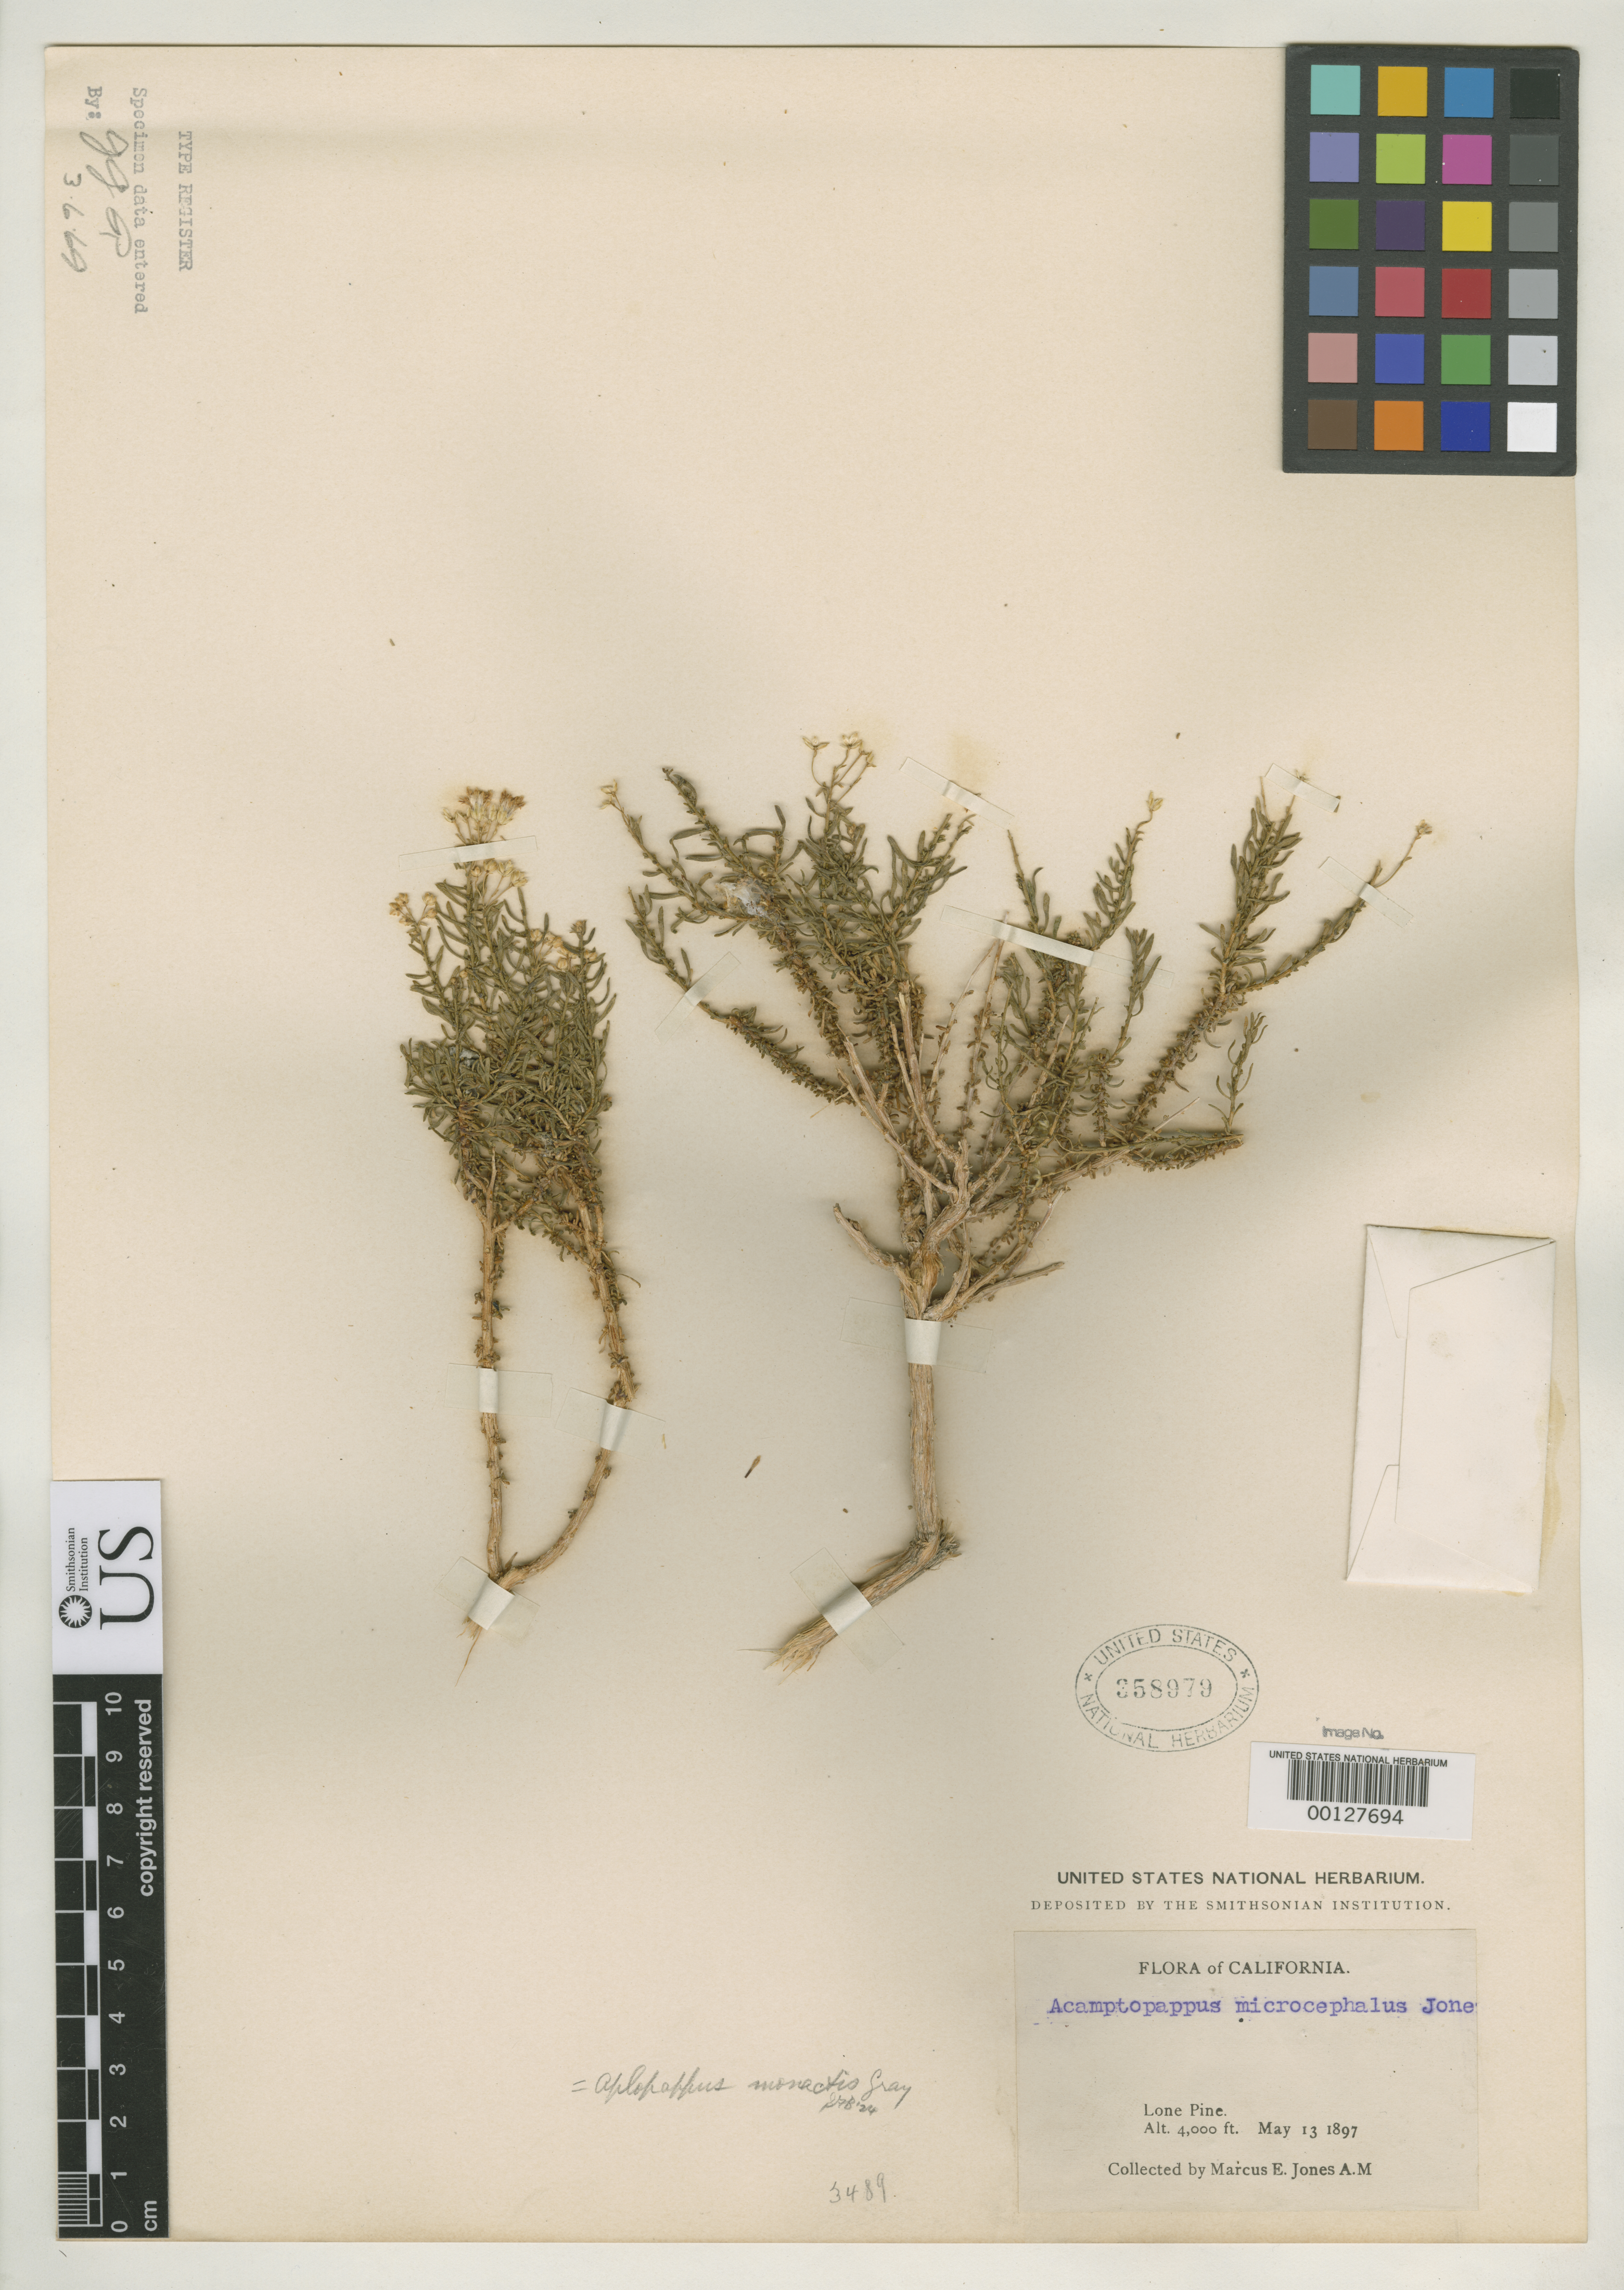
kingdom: Plantae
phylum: Tracheophyta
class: Magnoliopsida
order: Asterales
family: Asteraceae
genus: Acamptopappus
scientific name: Acamptopappus microcephalus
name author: M.E. Jones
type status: Type Collection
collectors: M. E. Jones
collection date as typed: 13 May 1897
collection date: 1897-05-13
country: United States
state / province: California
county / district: Inyo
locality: Lone Pine.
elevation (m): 1219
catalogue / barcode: US 358979